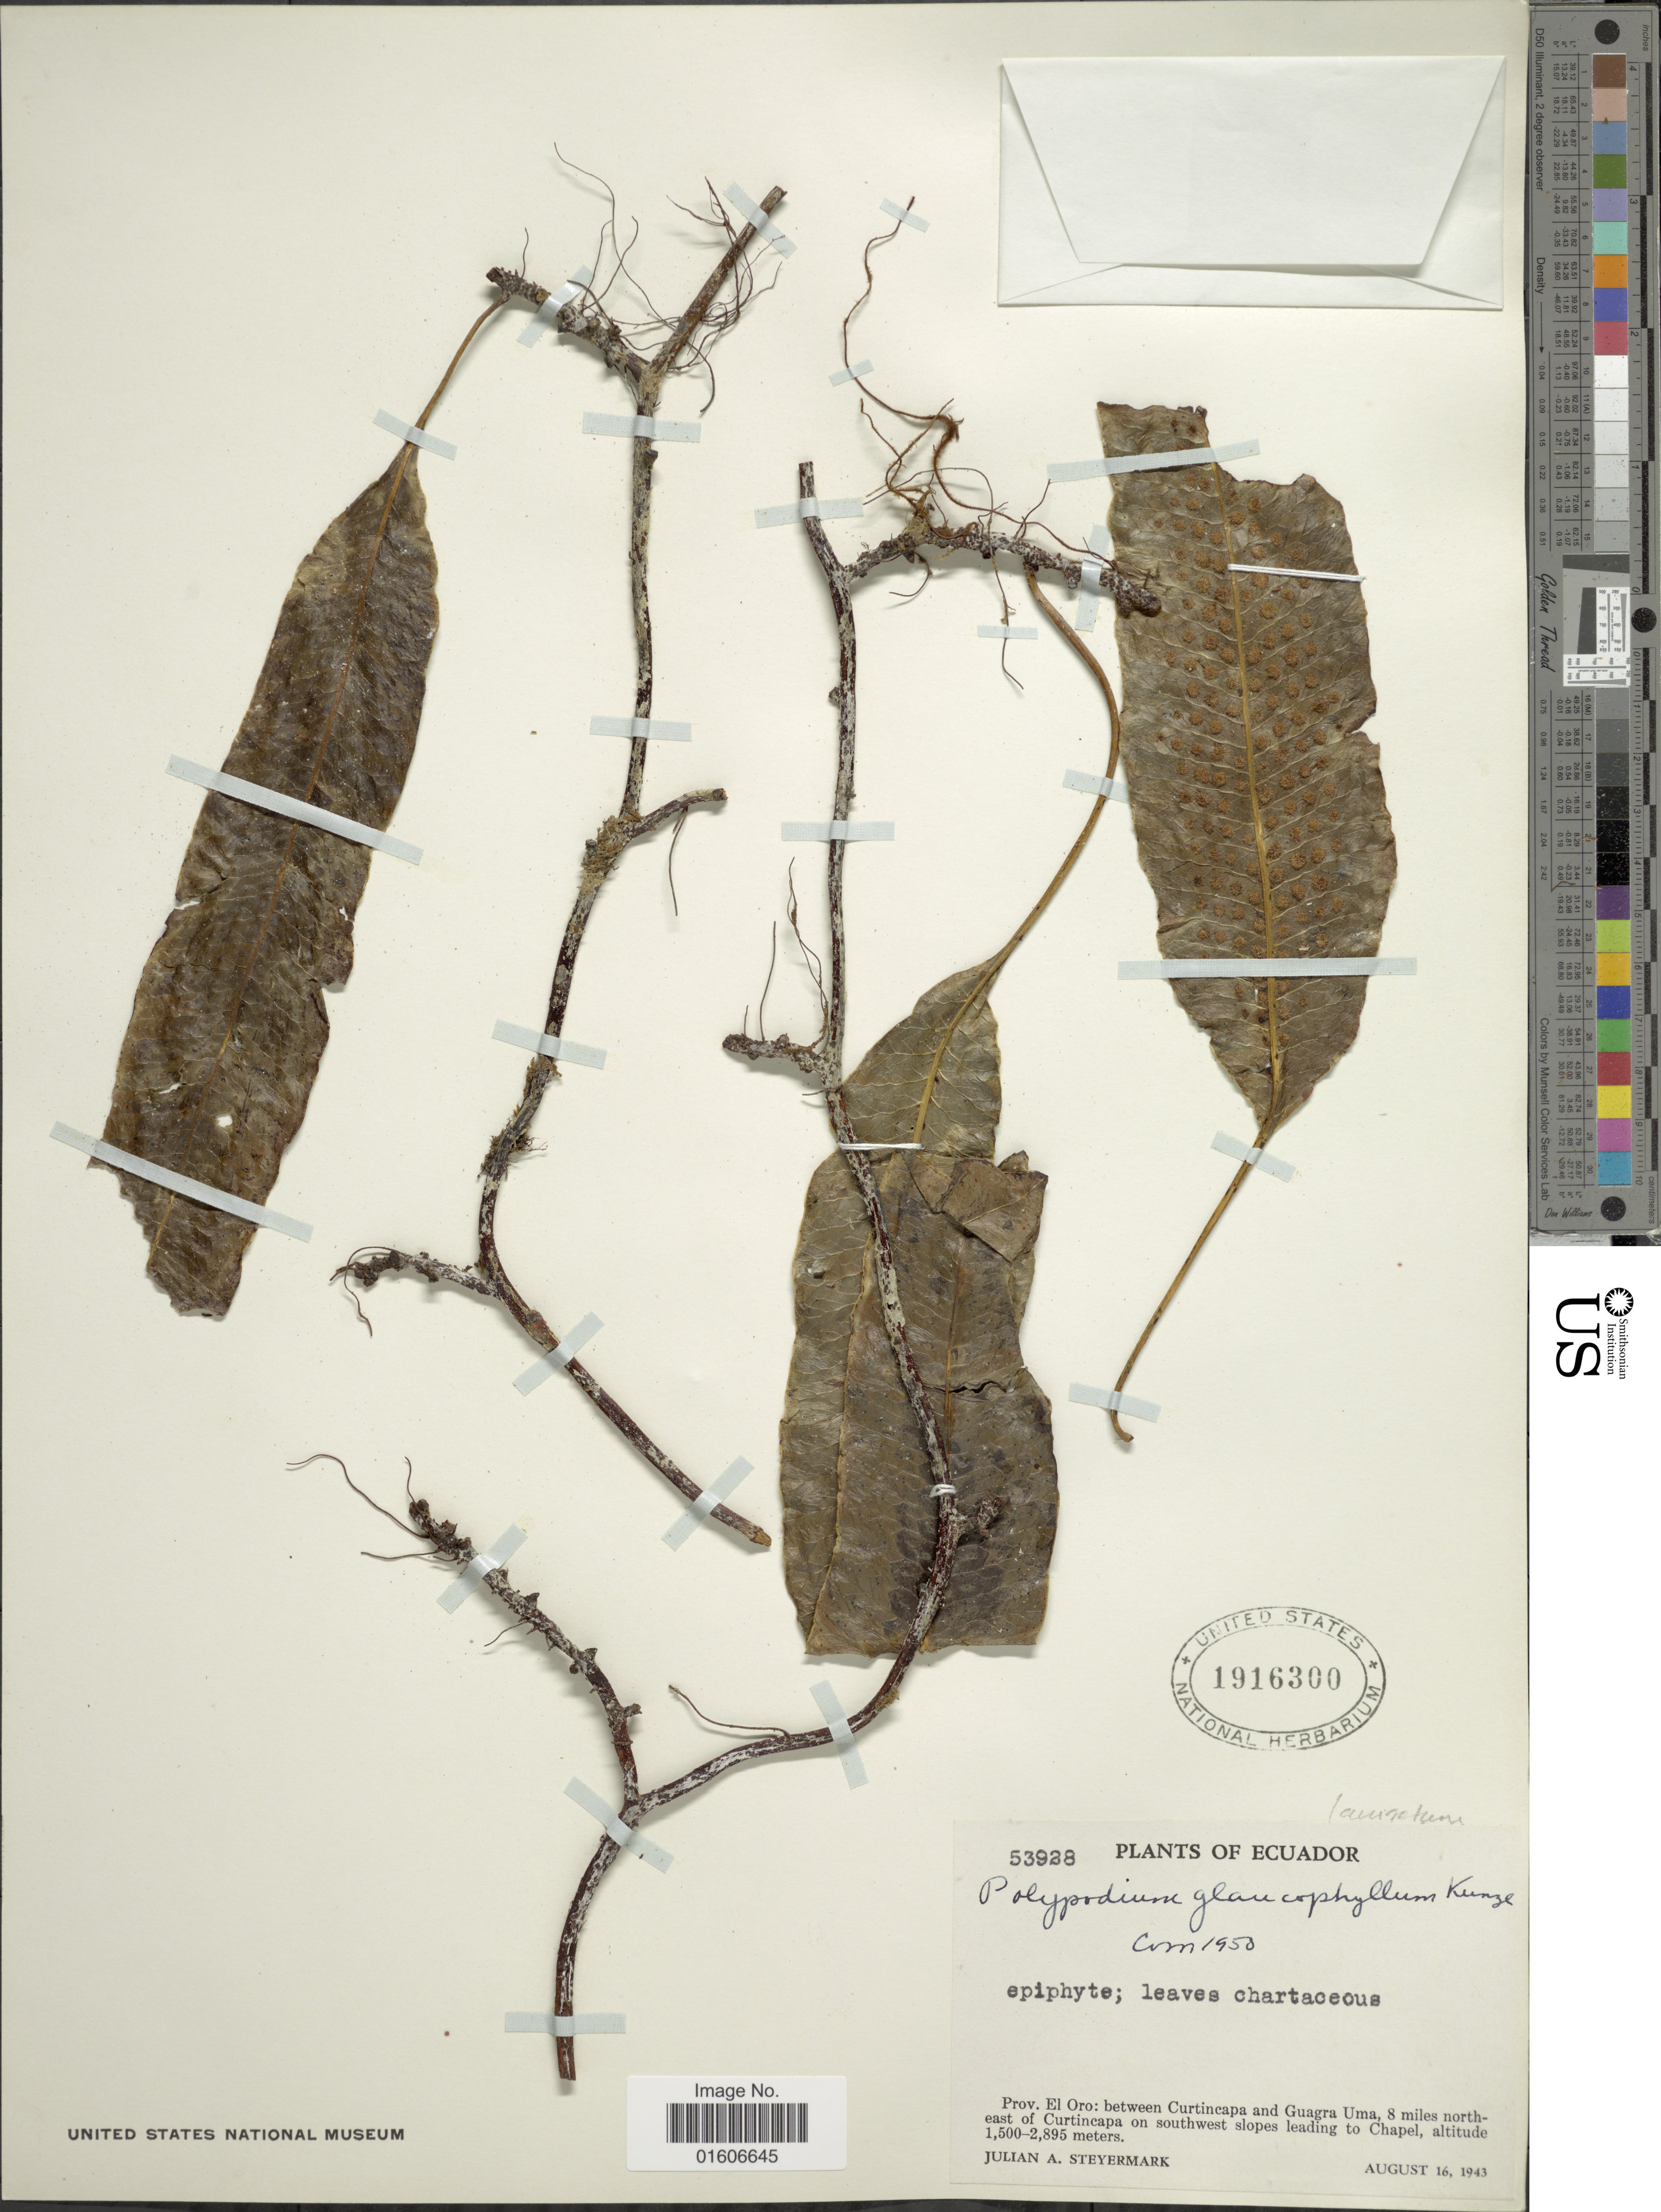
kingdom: Plantae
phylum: Tracheophyta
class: Polypodiopsida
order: Polypodiales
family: Polypodiaceae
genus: Serpocaulon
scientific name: Serpocaulon levigatum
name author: (Cav.) A.R. Sm.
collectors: J. Steyermark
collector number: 53928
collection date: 1943-08-16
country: Ecuador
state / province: El Oro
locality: Prov. El Oro: between Curtincapa and Guagra Uma, 8 miles north-east of Curtincapa on southwest slopes leading to Chapel.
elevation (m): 1500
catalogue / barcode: US 1916300